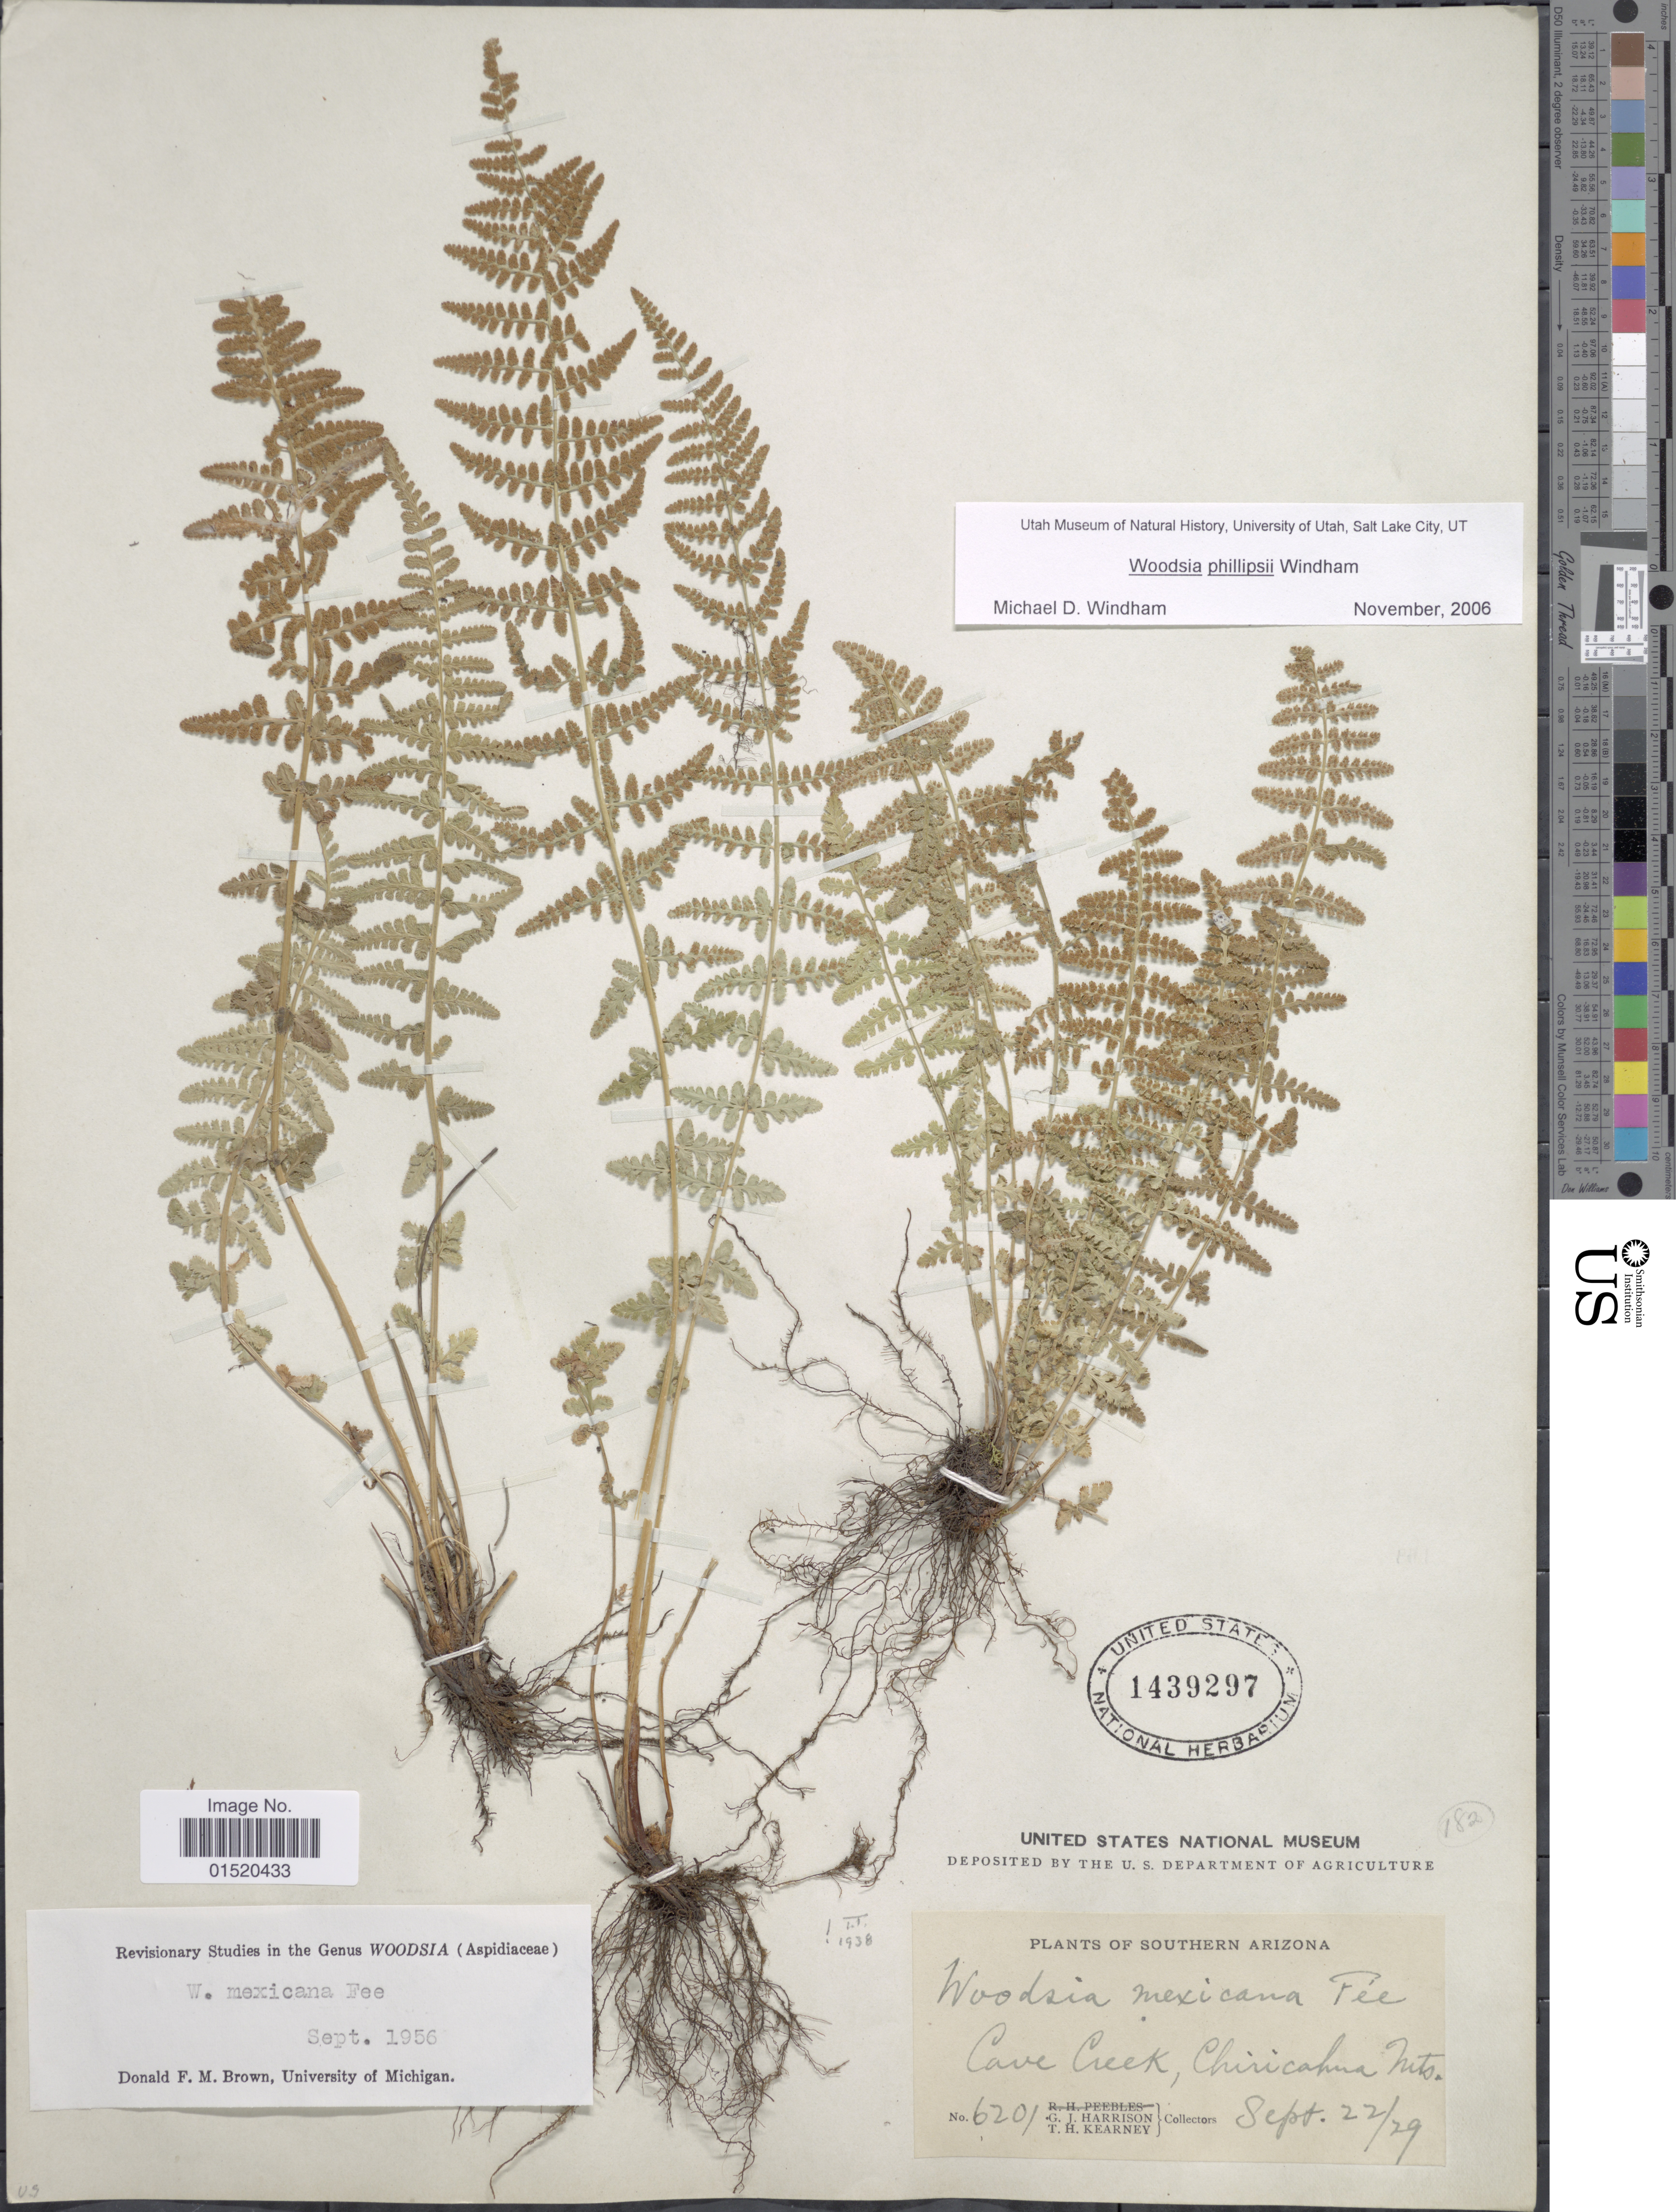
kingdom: Plantae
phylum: Tracheophyta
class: Polypodiopsida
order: Polypodiales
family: Woodsiaceae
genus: Woodsia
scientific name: Woodsia phillipsii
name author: Windham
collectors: G. J. Harrison & T. H. Kearney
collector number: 6201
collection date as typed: Transcribed d/m/y: 22/9/29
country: United States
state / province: Arizona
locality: Southern Arizona, Cave Creek, Chiricahua Mts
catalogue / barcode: US 1439297